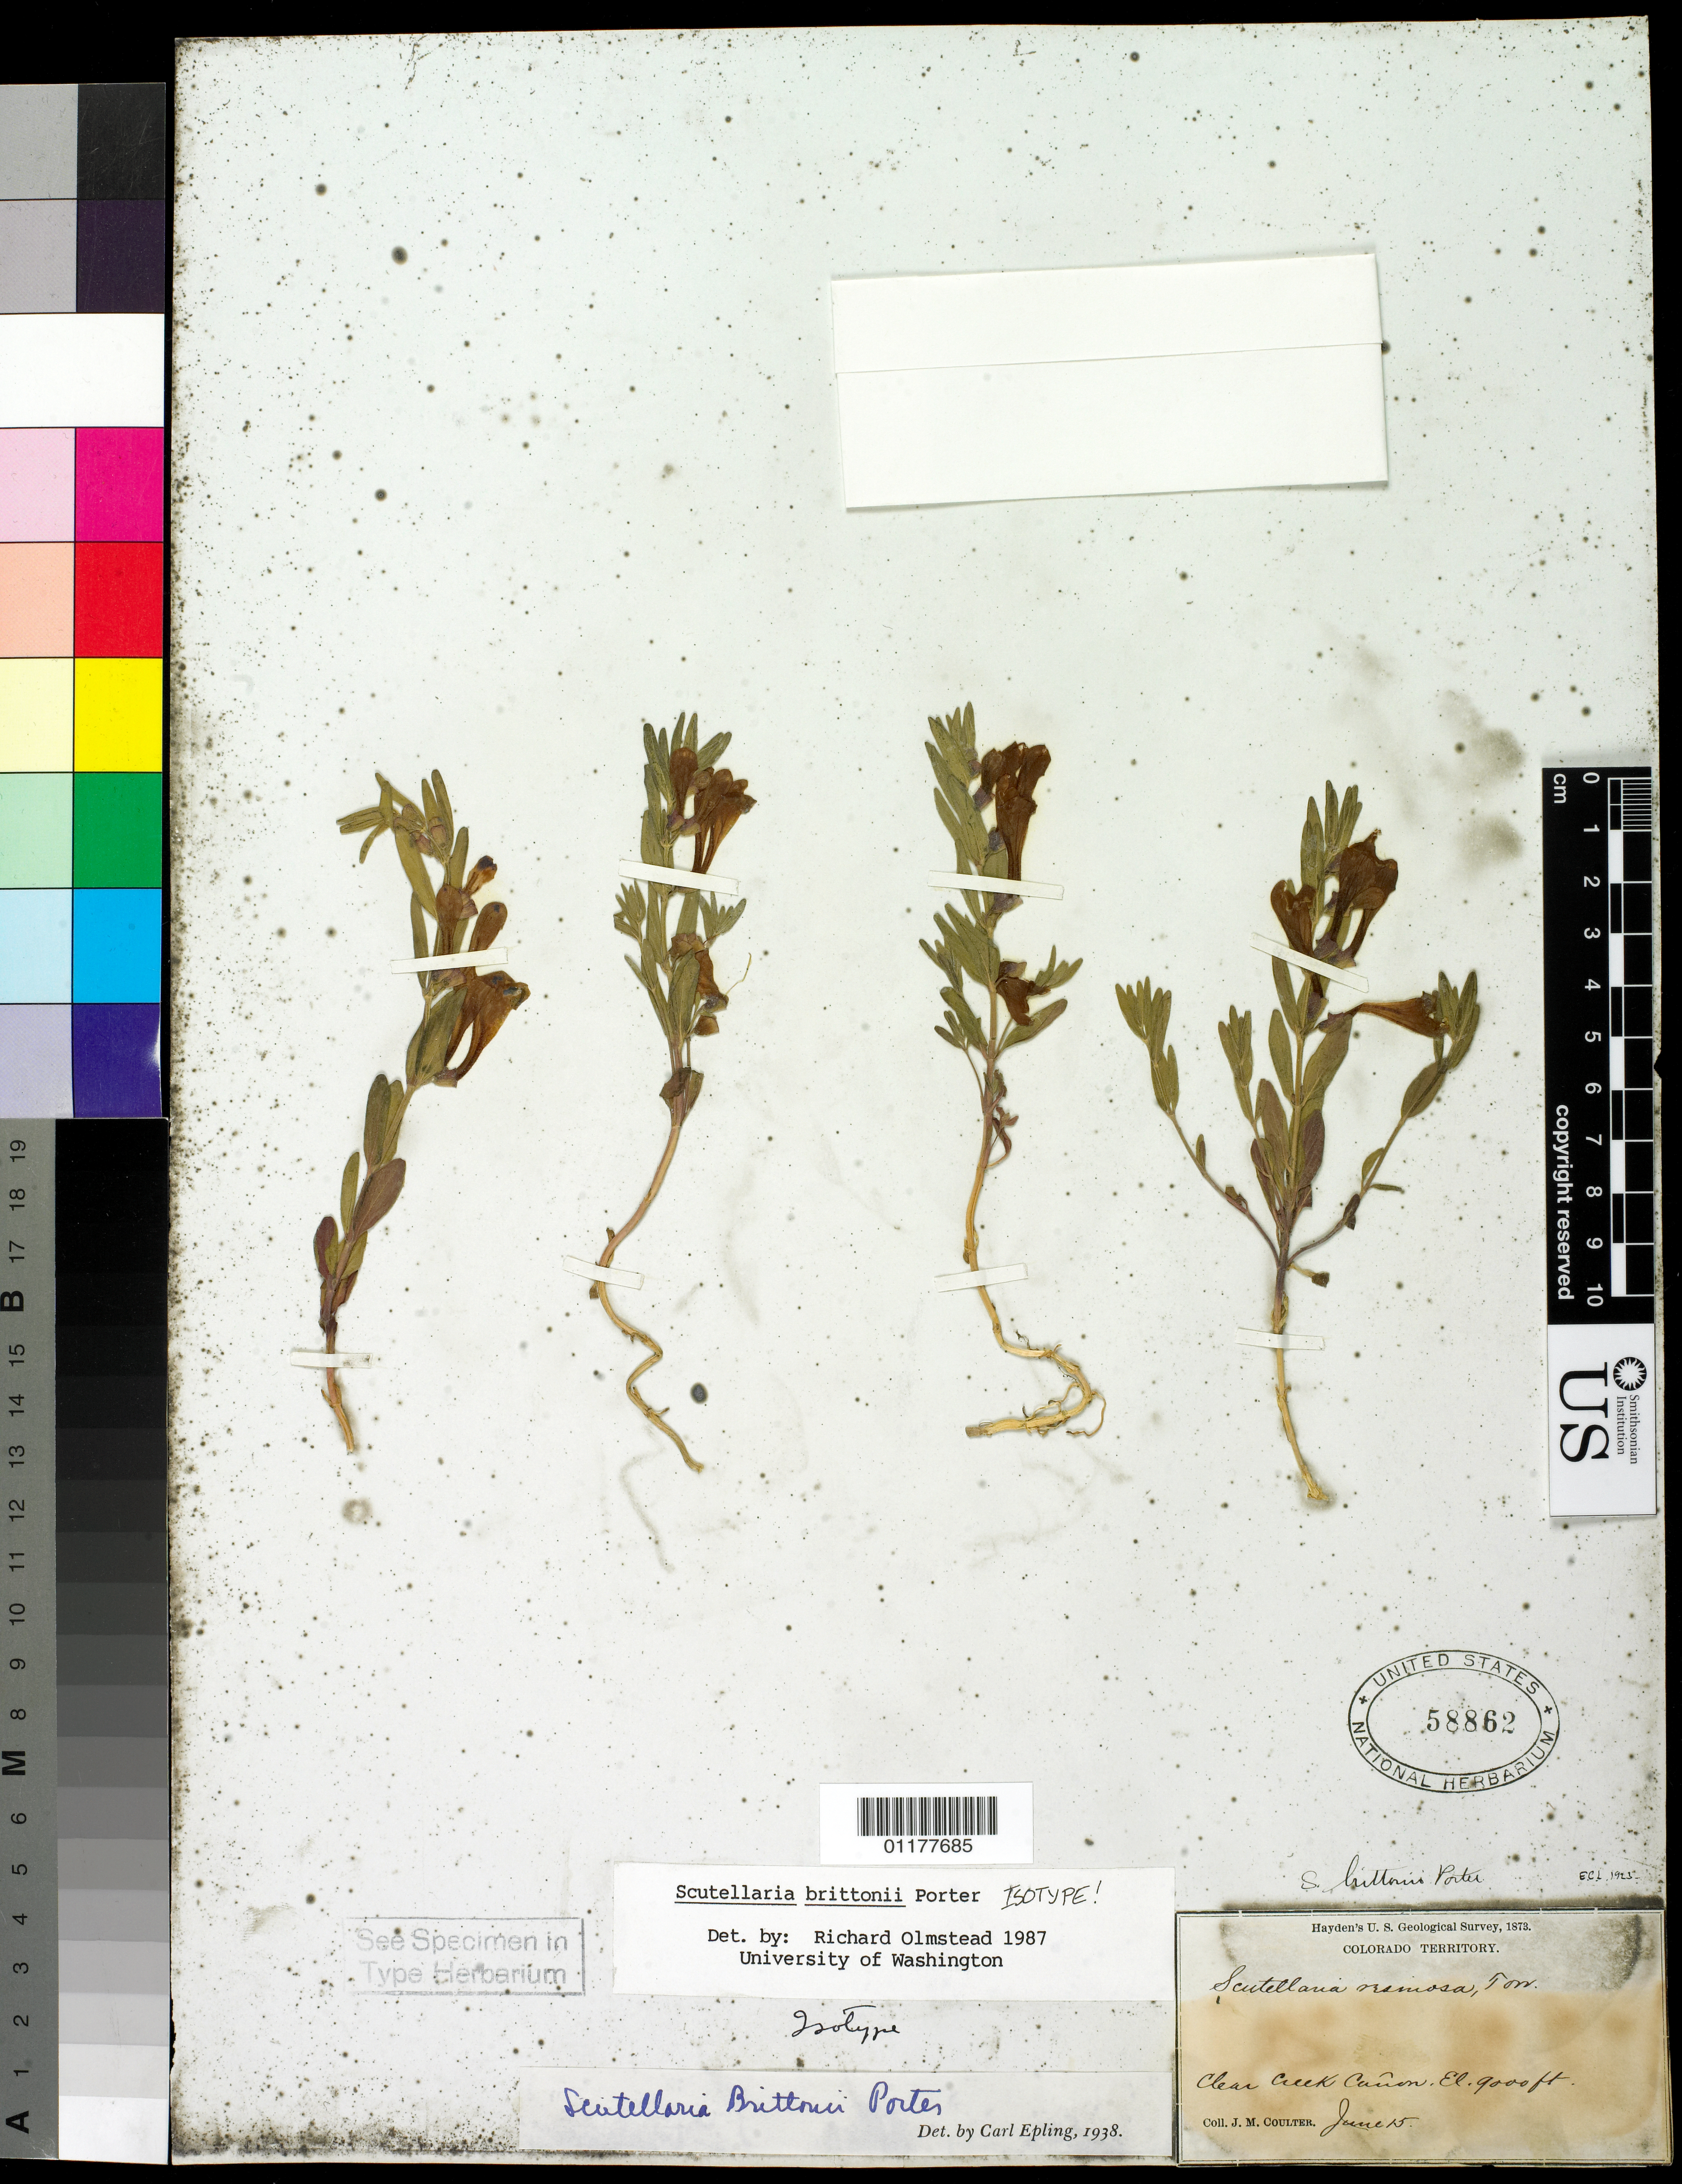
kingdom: Plantae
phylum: Tracheophyta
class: Magnoliopsida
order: Lamiales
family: Lamiaceae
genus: Scutellaria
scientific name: Scutellaria brittonii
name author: Porter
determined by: Olmstead, R.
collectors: J. M. Coulter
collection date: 1873-06-15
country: United States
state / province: Colorado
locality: Clear Creek Canyon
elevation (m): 2743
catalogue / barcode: US 58862